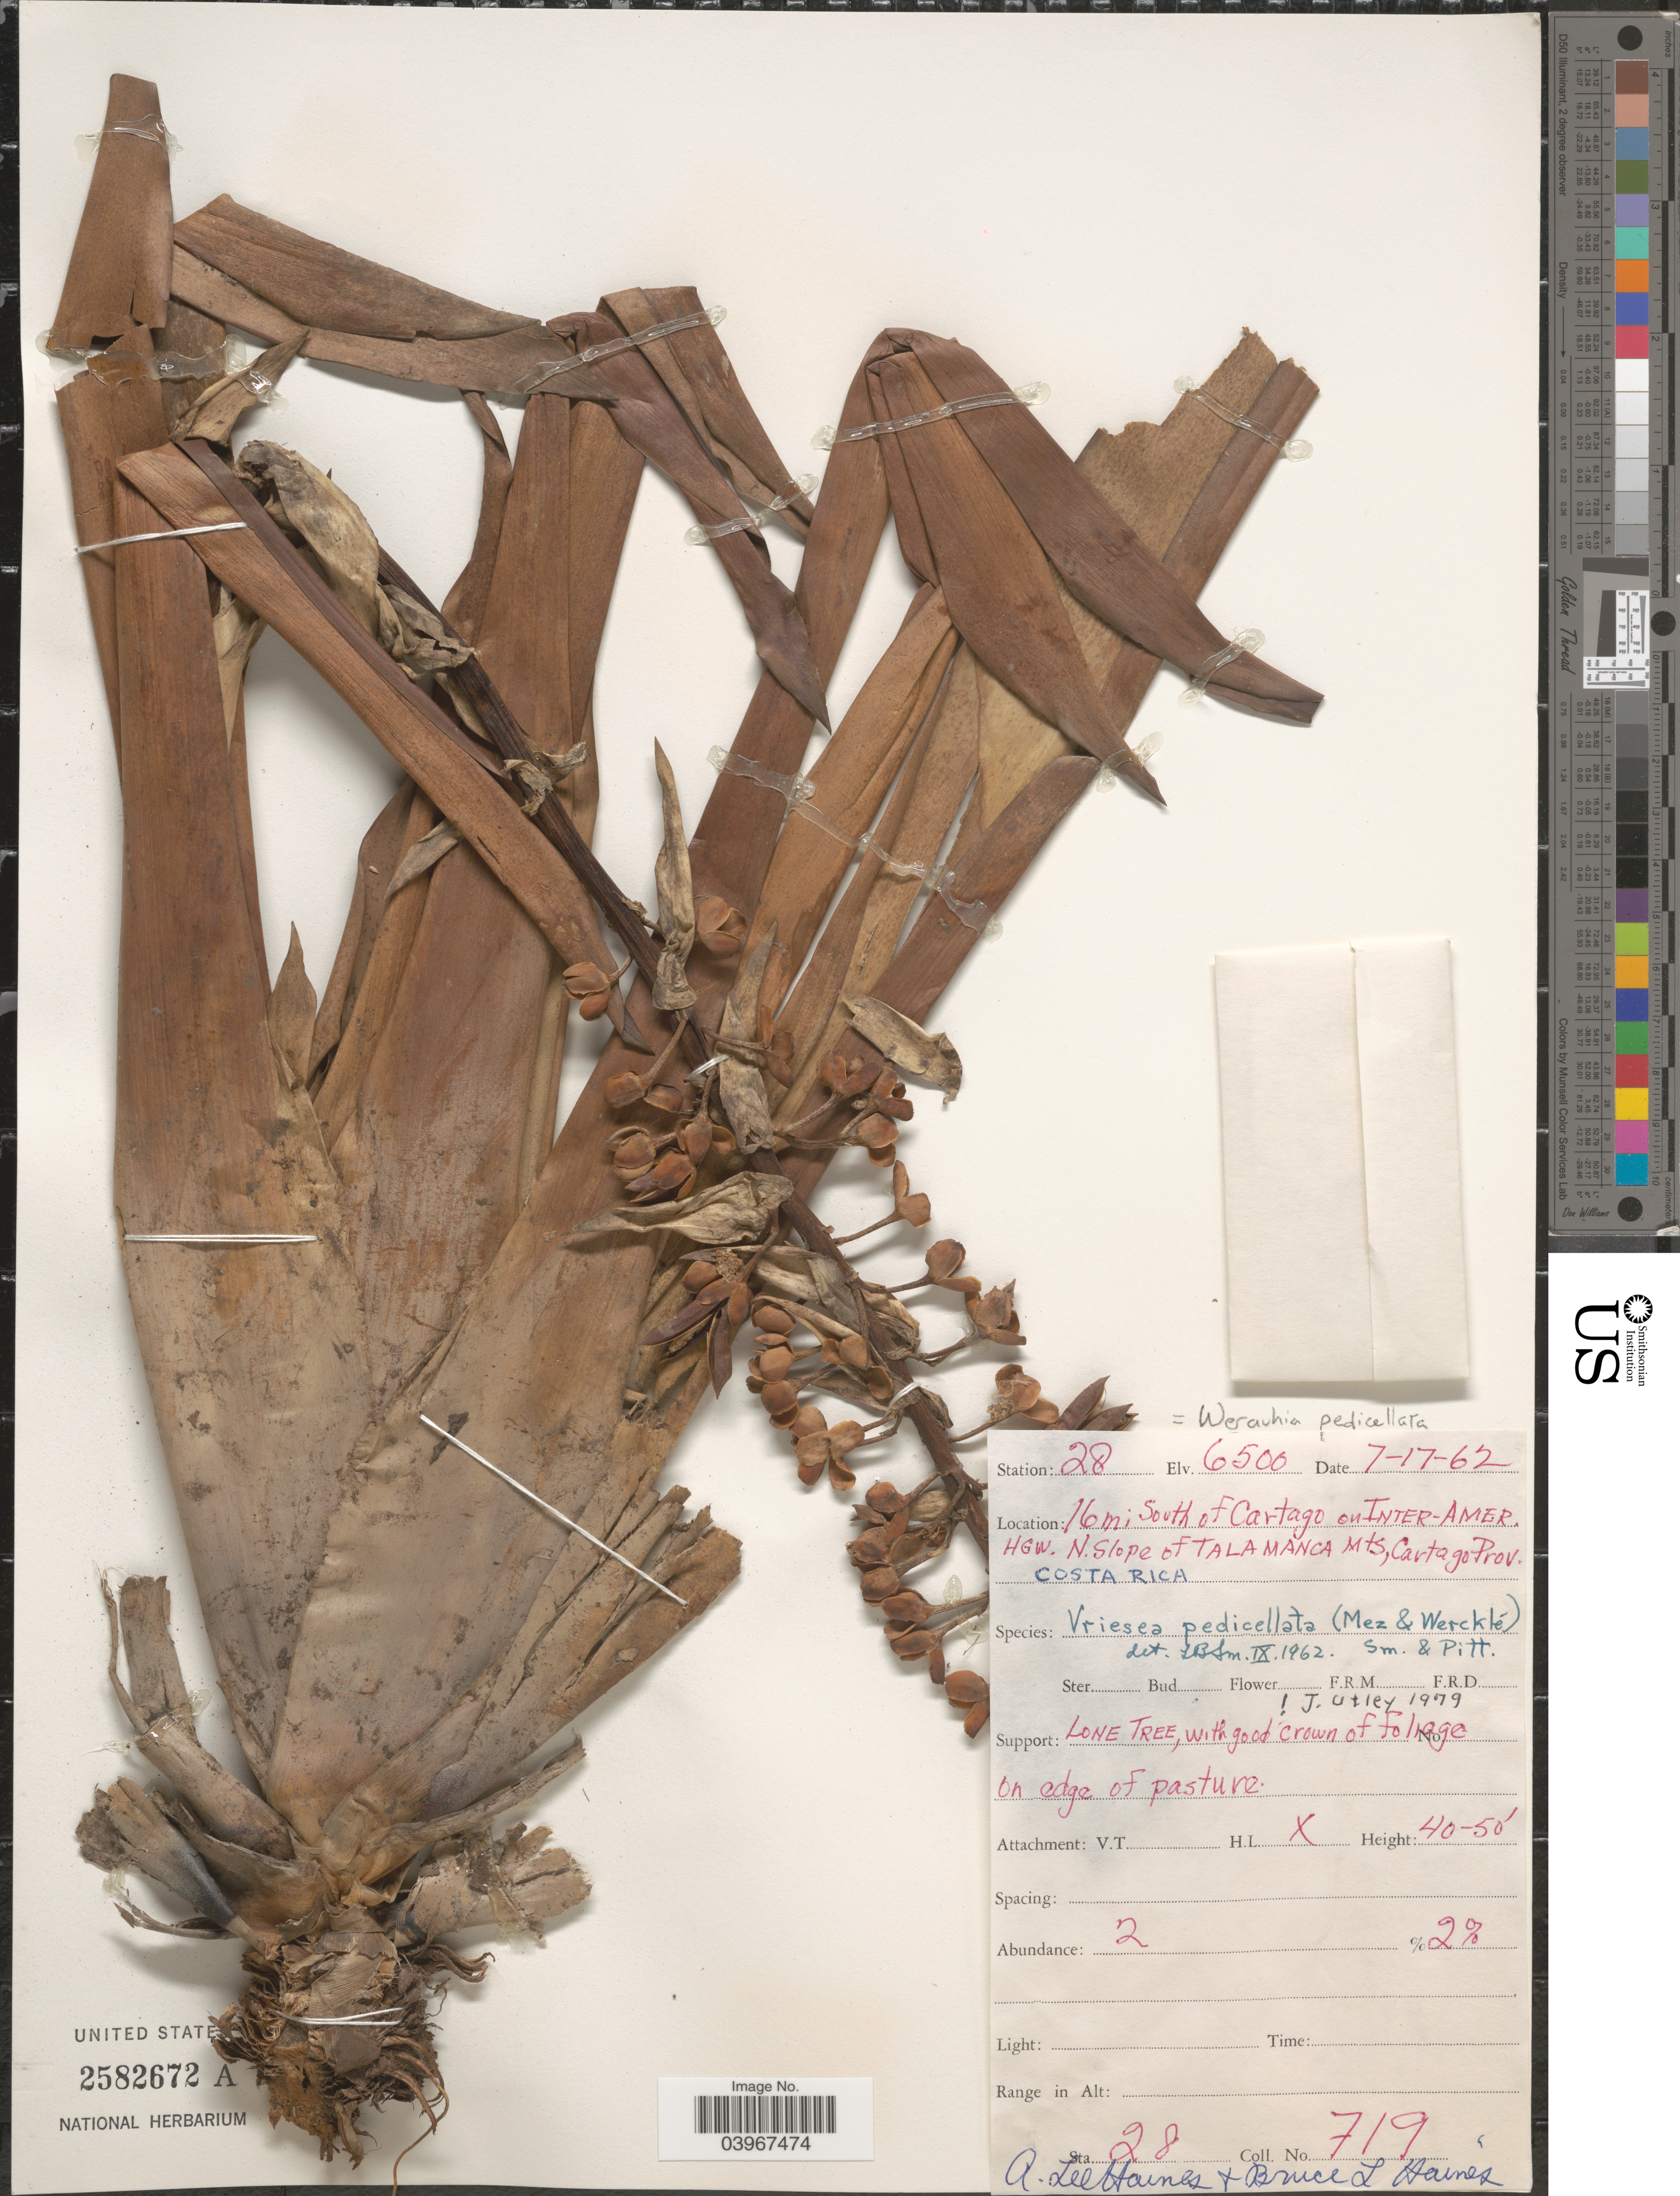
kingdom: Plantae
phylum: Tracheophyta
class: Liliopsida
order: Poales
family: Bromeliaceae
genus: Werauhia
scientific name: Werauhia pedicellata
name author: (Mez & Wercklé) J.R. Grant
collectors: A. L. Haines & B. L. Haines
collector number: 719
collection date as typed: Transcribed d/m/y: 17/7/62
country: Costa Rica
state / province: Cartago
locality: Station 28. 16 mi South of Cartago on Inter-Amer. Hgw, N. Slope of Talamanca Mts.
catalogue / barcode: US 2582672A